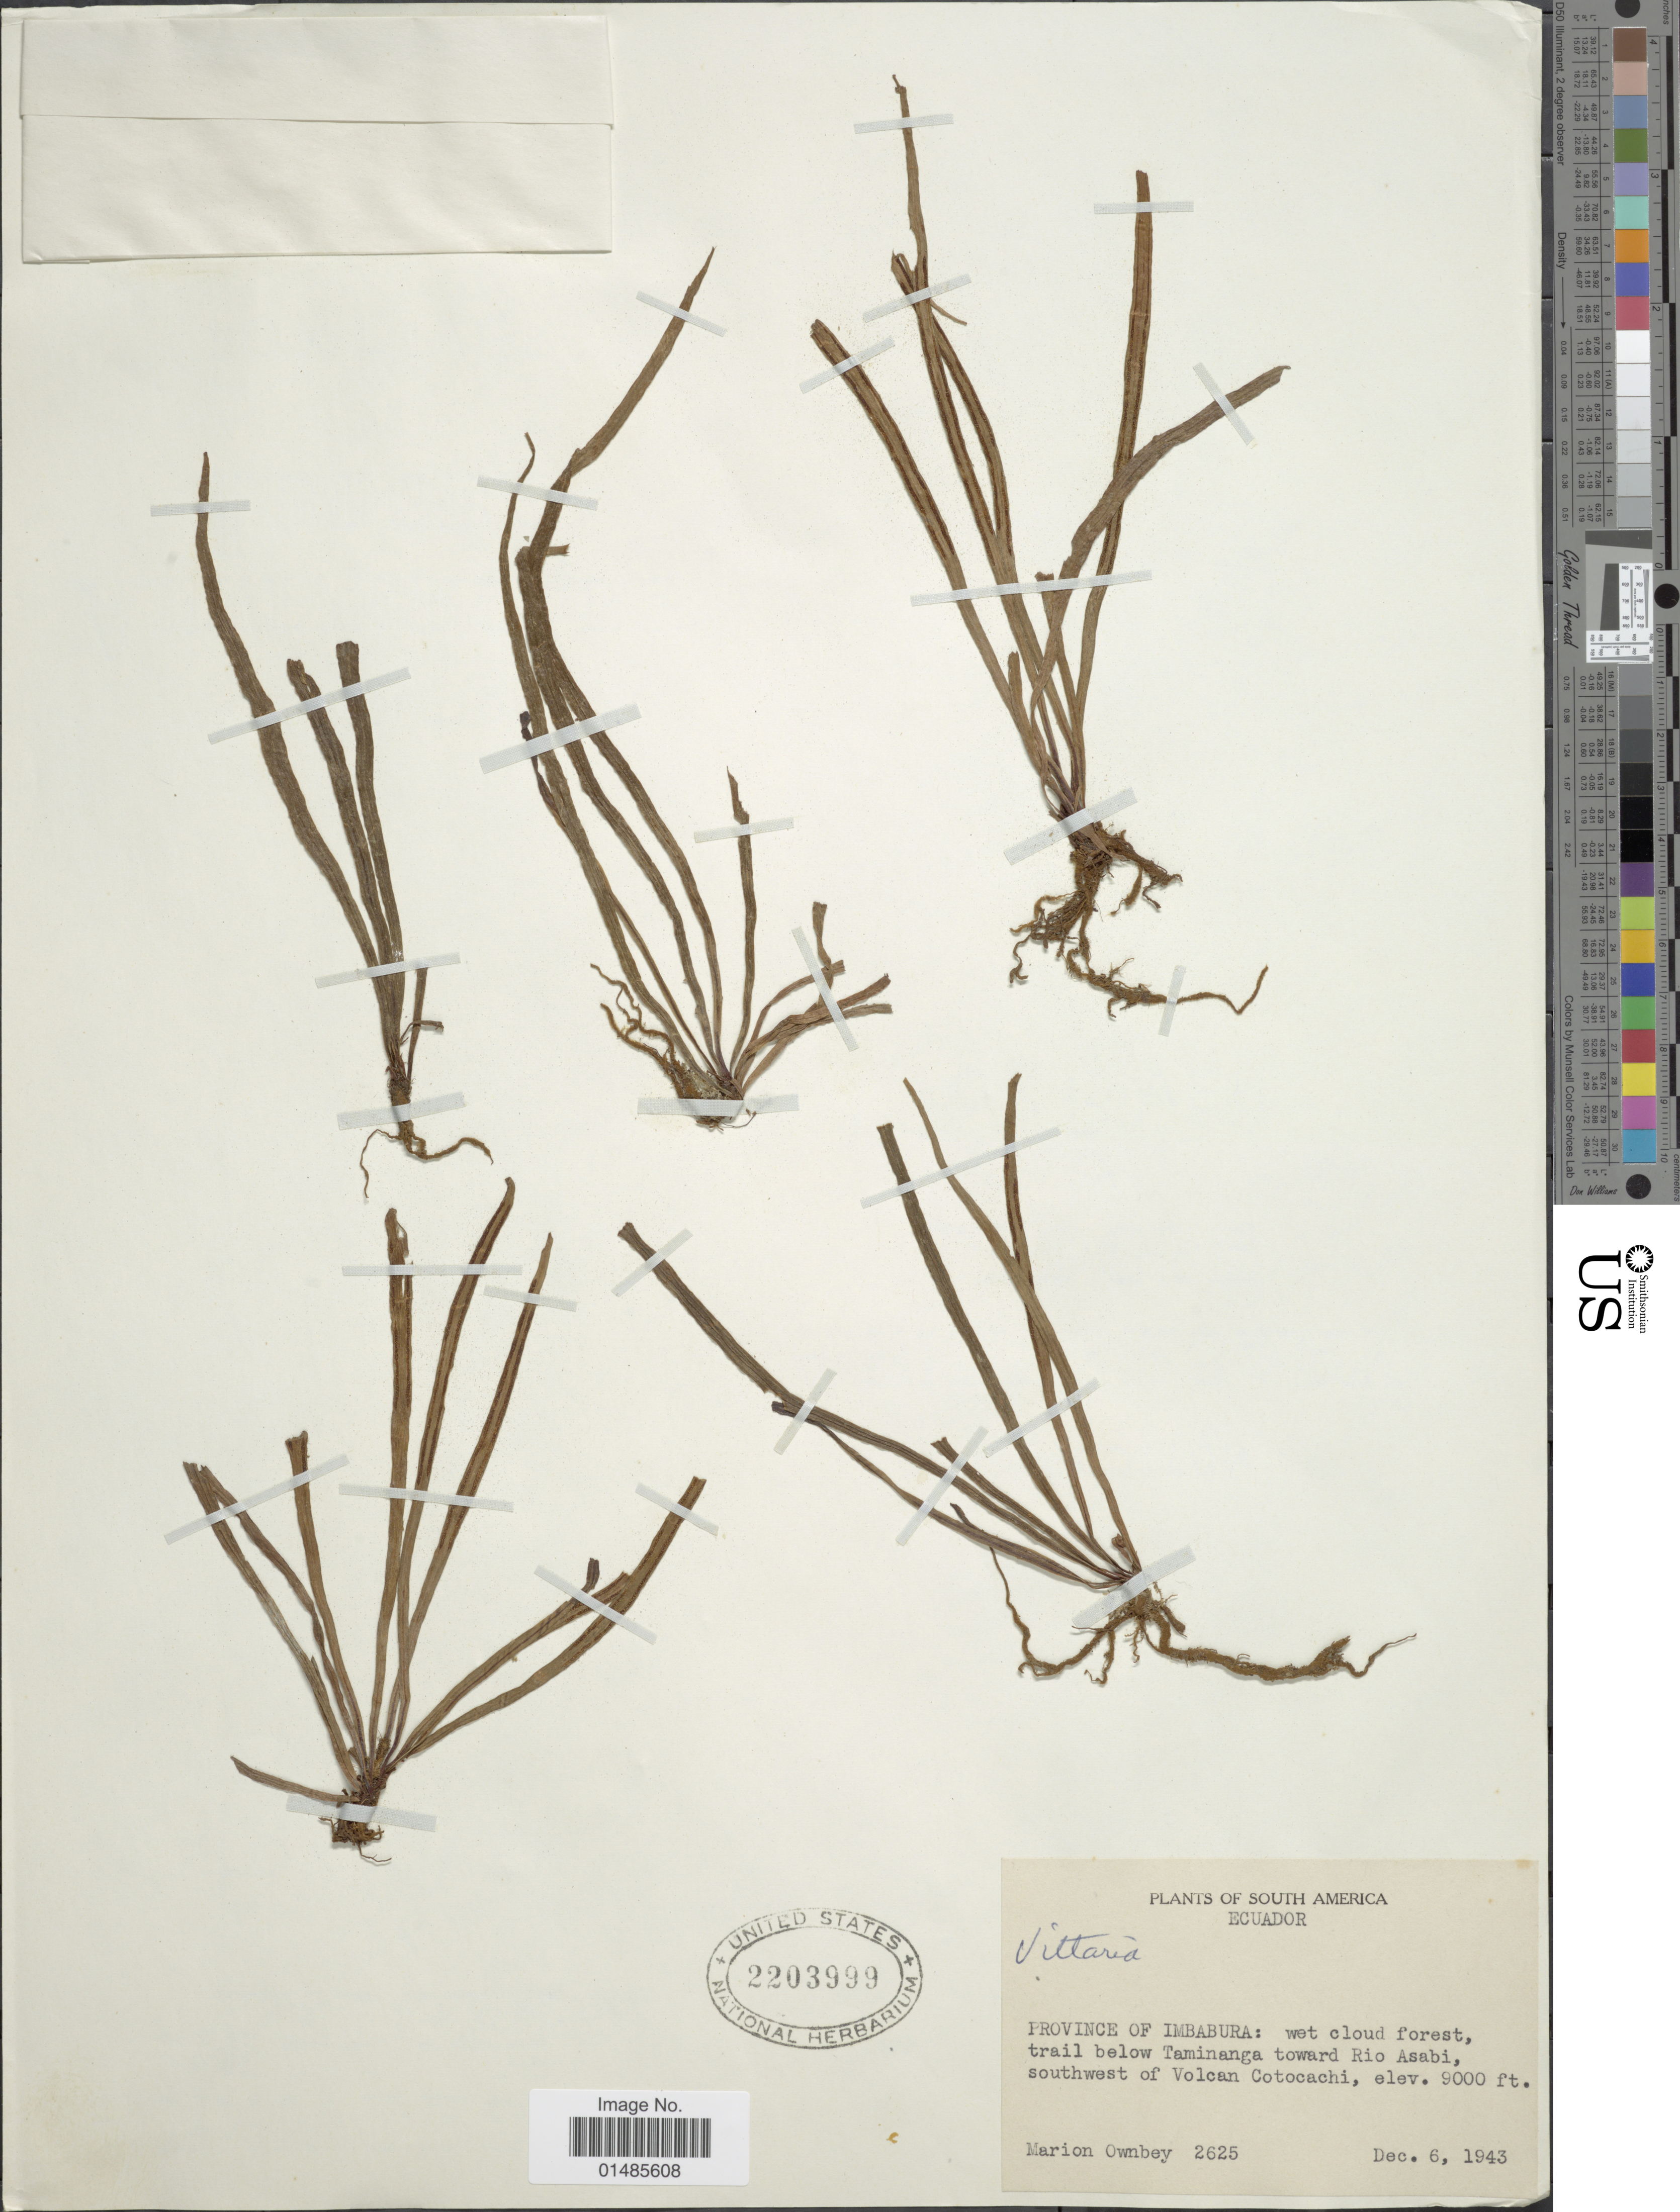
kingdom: Plantae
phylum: Tracheophyta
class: Polypodiopsida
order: Polypodiales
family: Pteridaceae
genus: Radiovittaria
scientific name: Radiovittaria sp.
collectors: F. M. Ownbey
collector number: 2625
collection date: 1943-12-06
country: Ecuador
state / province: Imbabura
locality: Wet cloud forest, trail below Taminanga toward Rio Asabi, southwest of Volcan Cotocachi.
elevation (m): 2743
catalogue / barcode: US 2203999